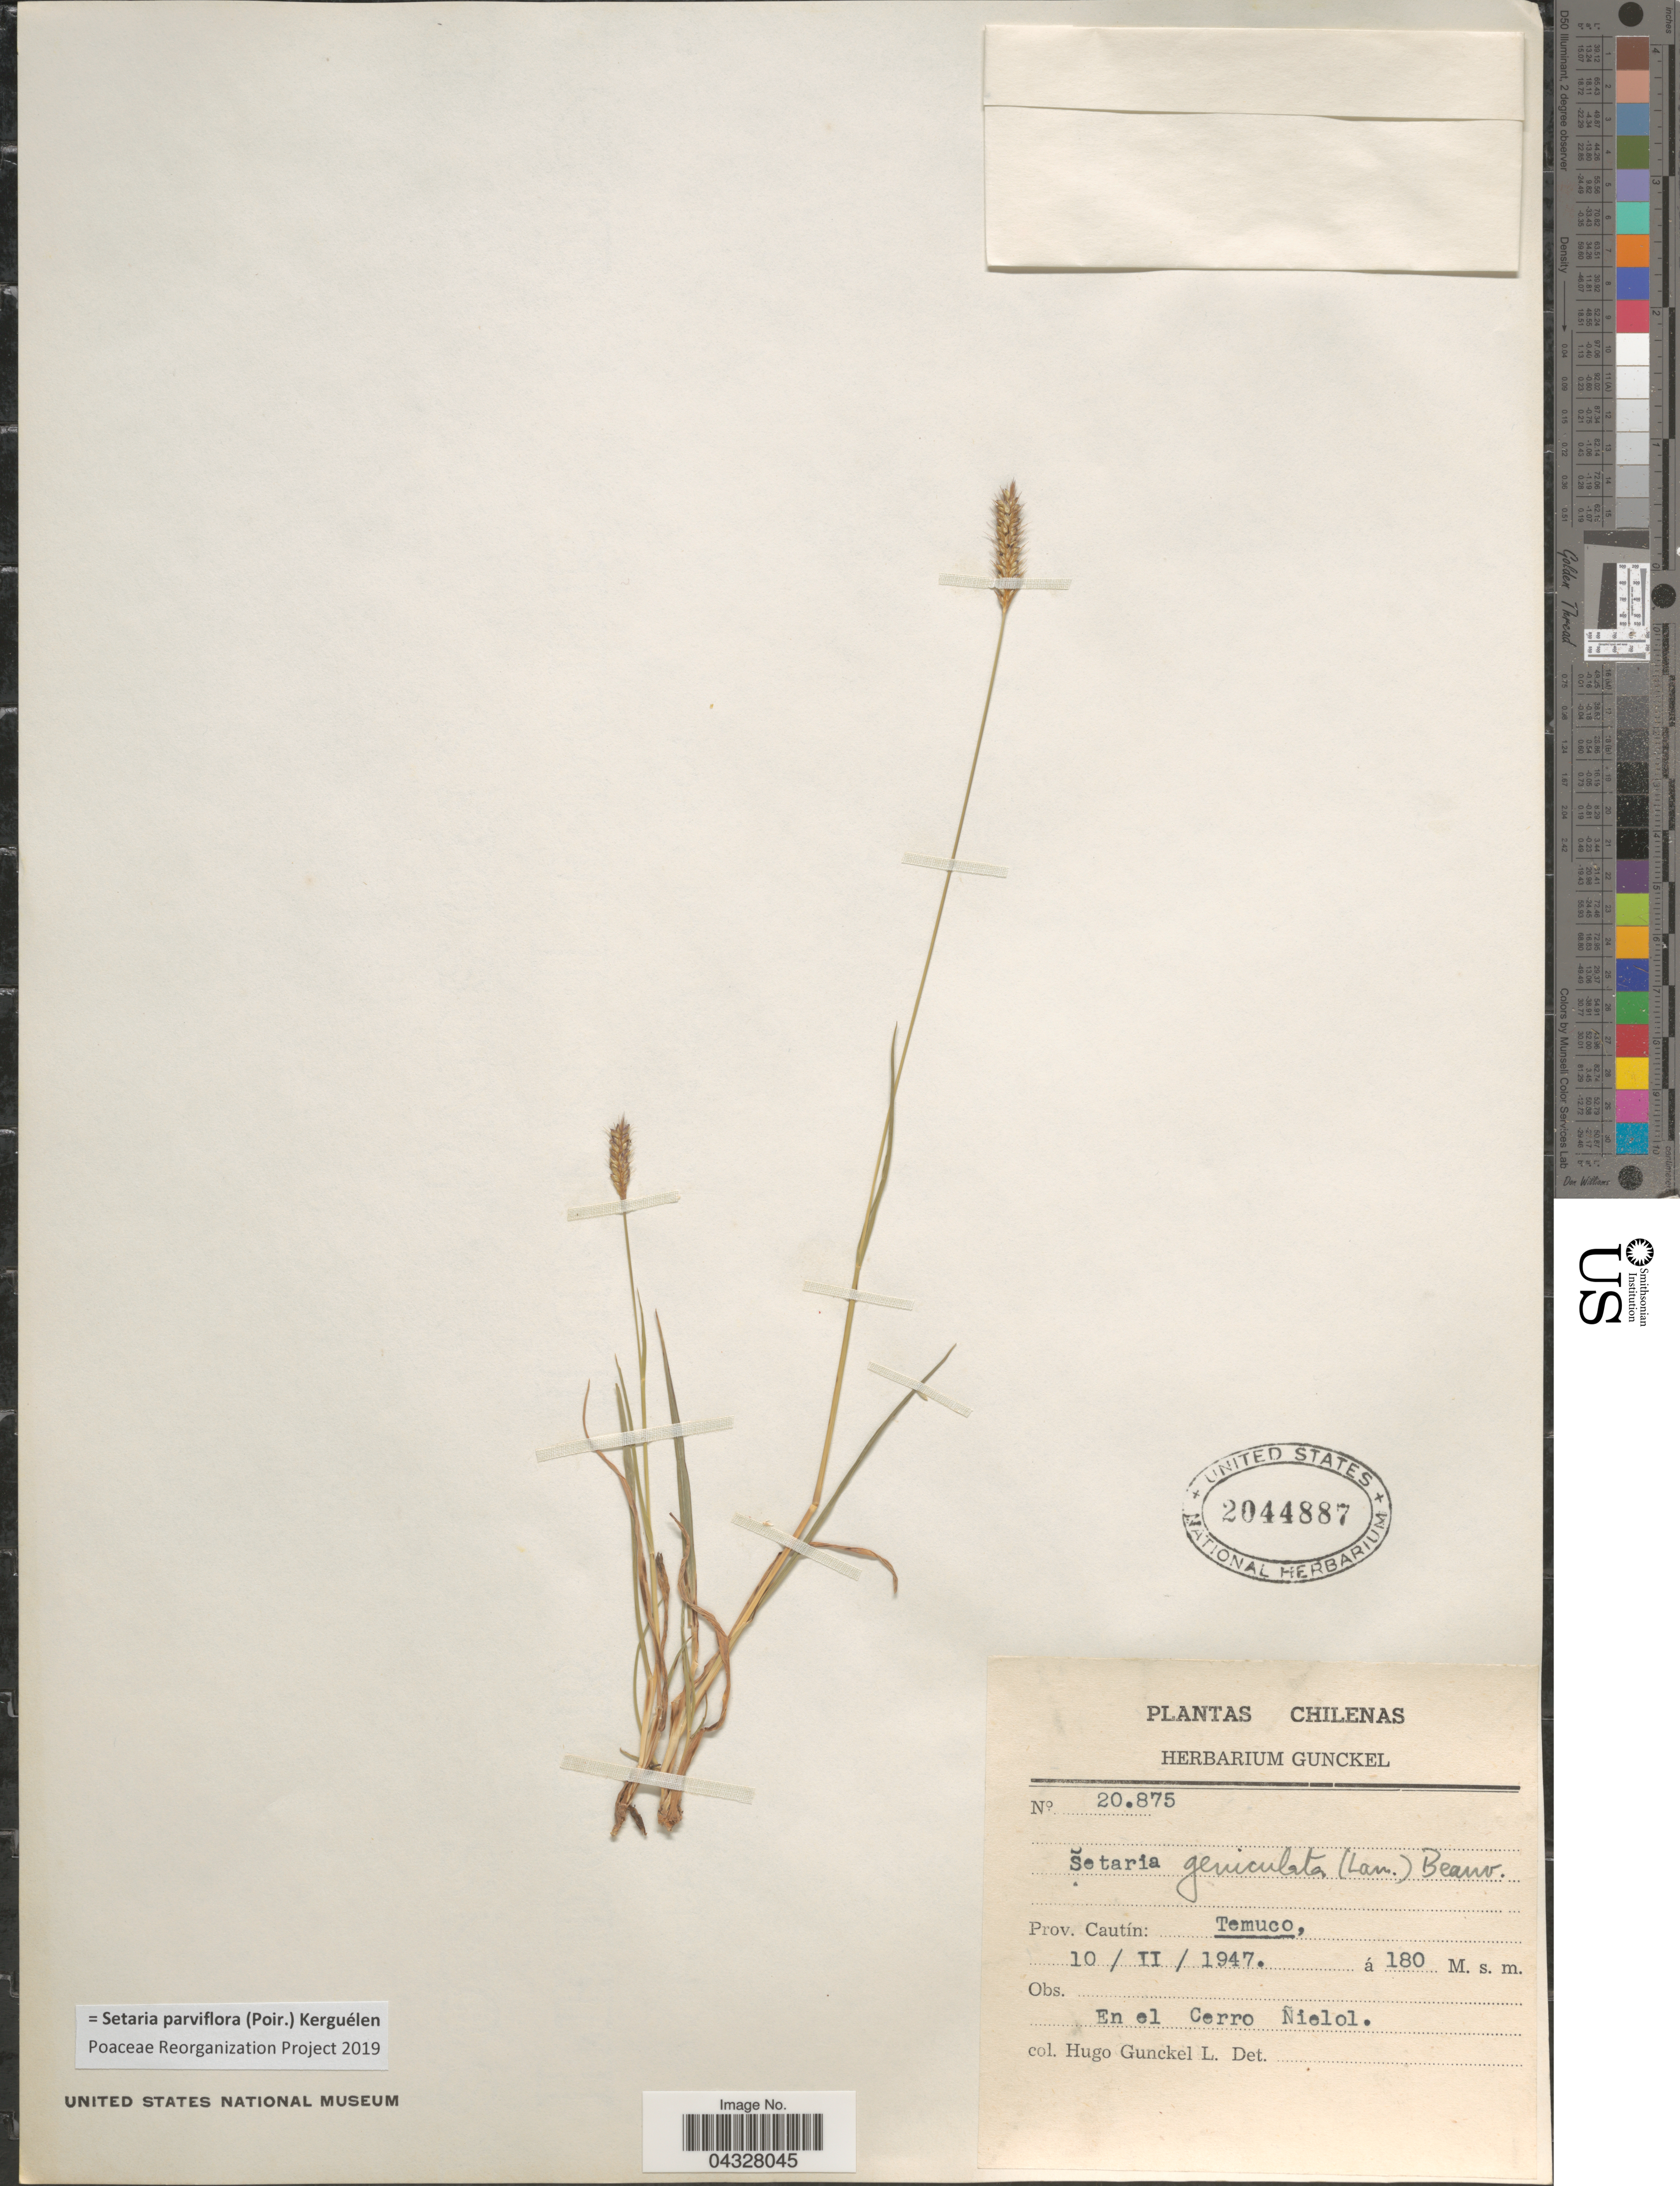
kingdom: Plantae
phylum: Tracheophyta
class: Liliopsida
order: Poales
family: Poaceae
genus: Setaria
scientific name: Setaria parviflora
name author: (Poir.) Kerguélen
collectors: H. Gunckel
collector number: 20875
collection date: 1947-02-10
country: Chile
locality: Chilenas. Prov. Cautín: Temuco. en el Cerro Ñielol.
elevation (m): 180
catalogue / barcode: US 2044887